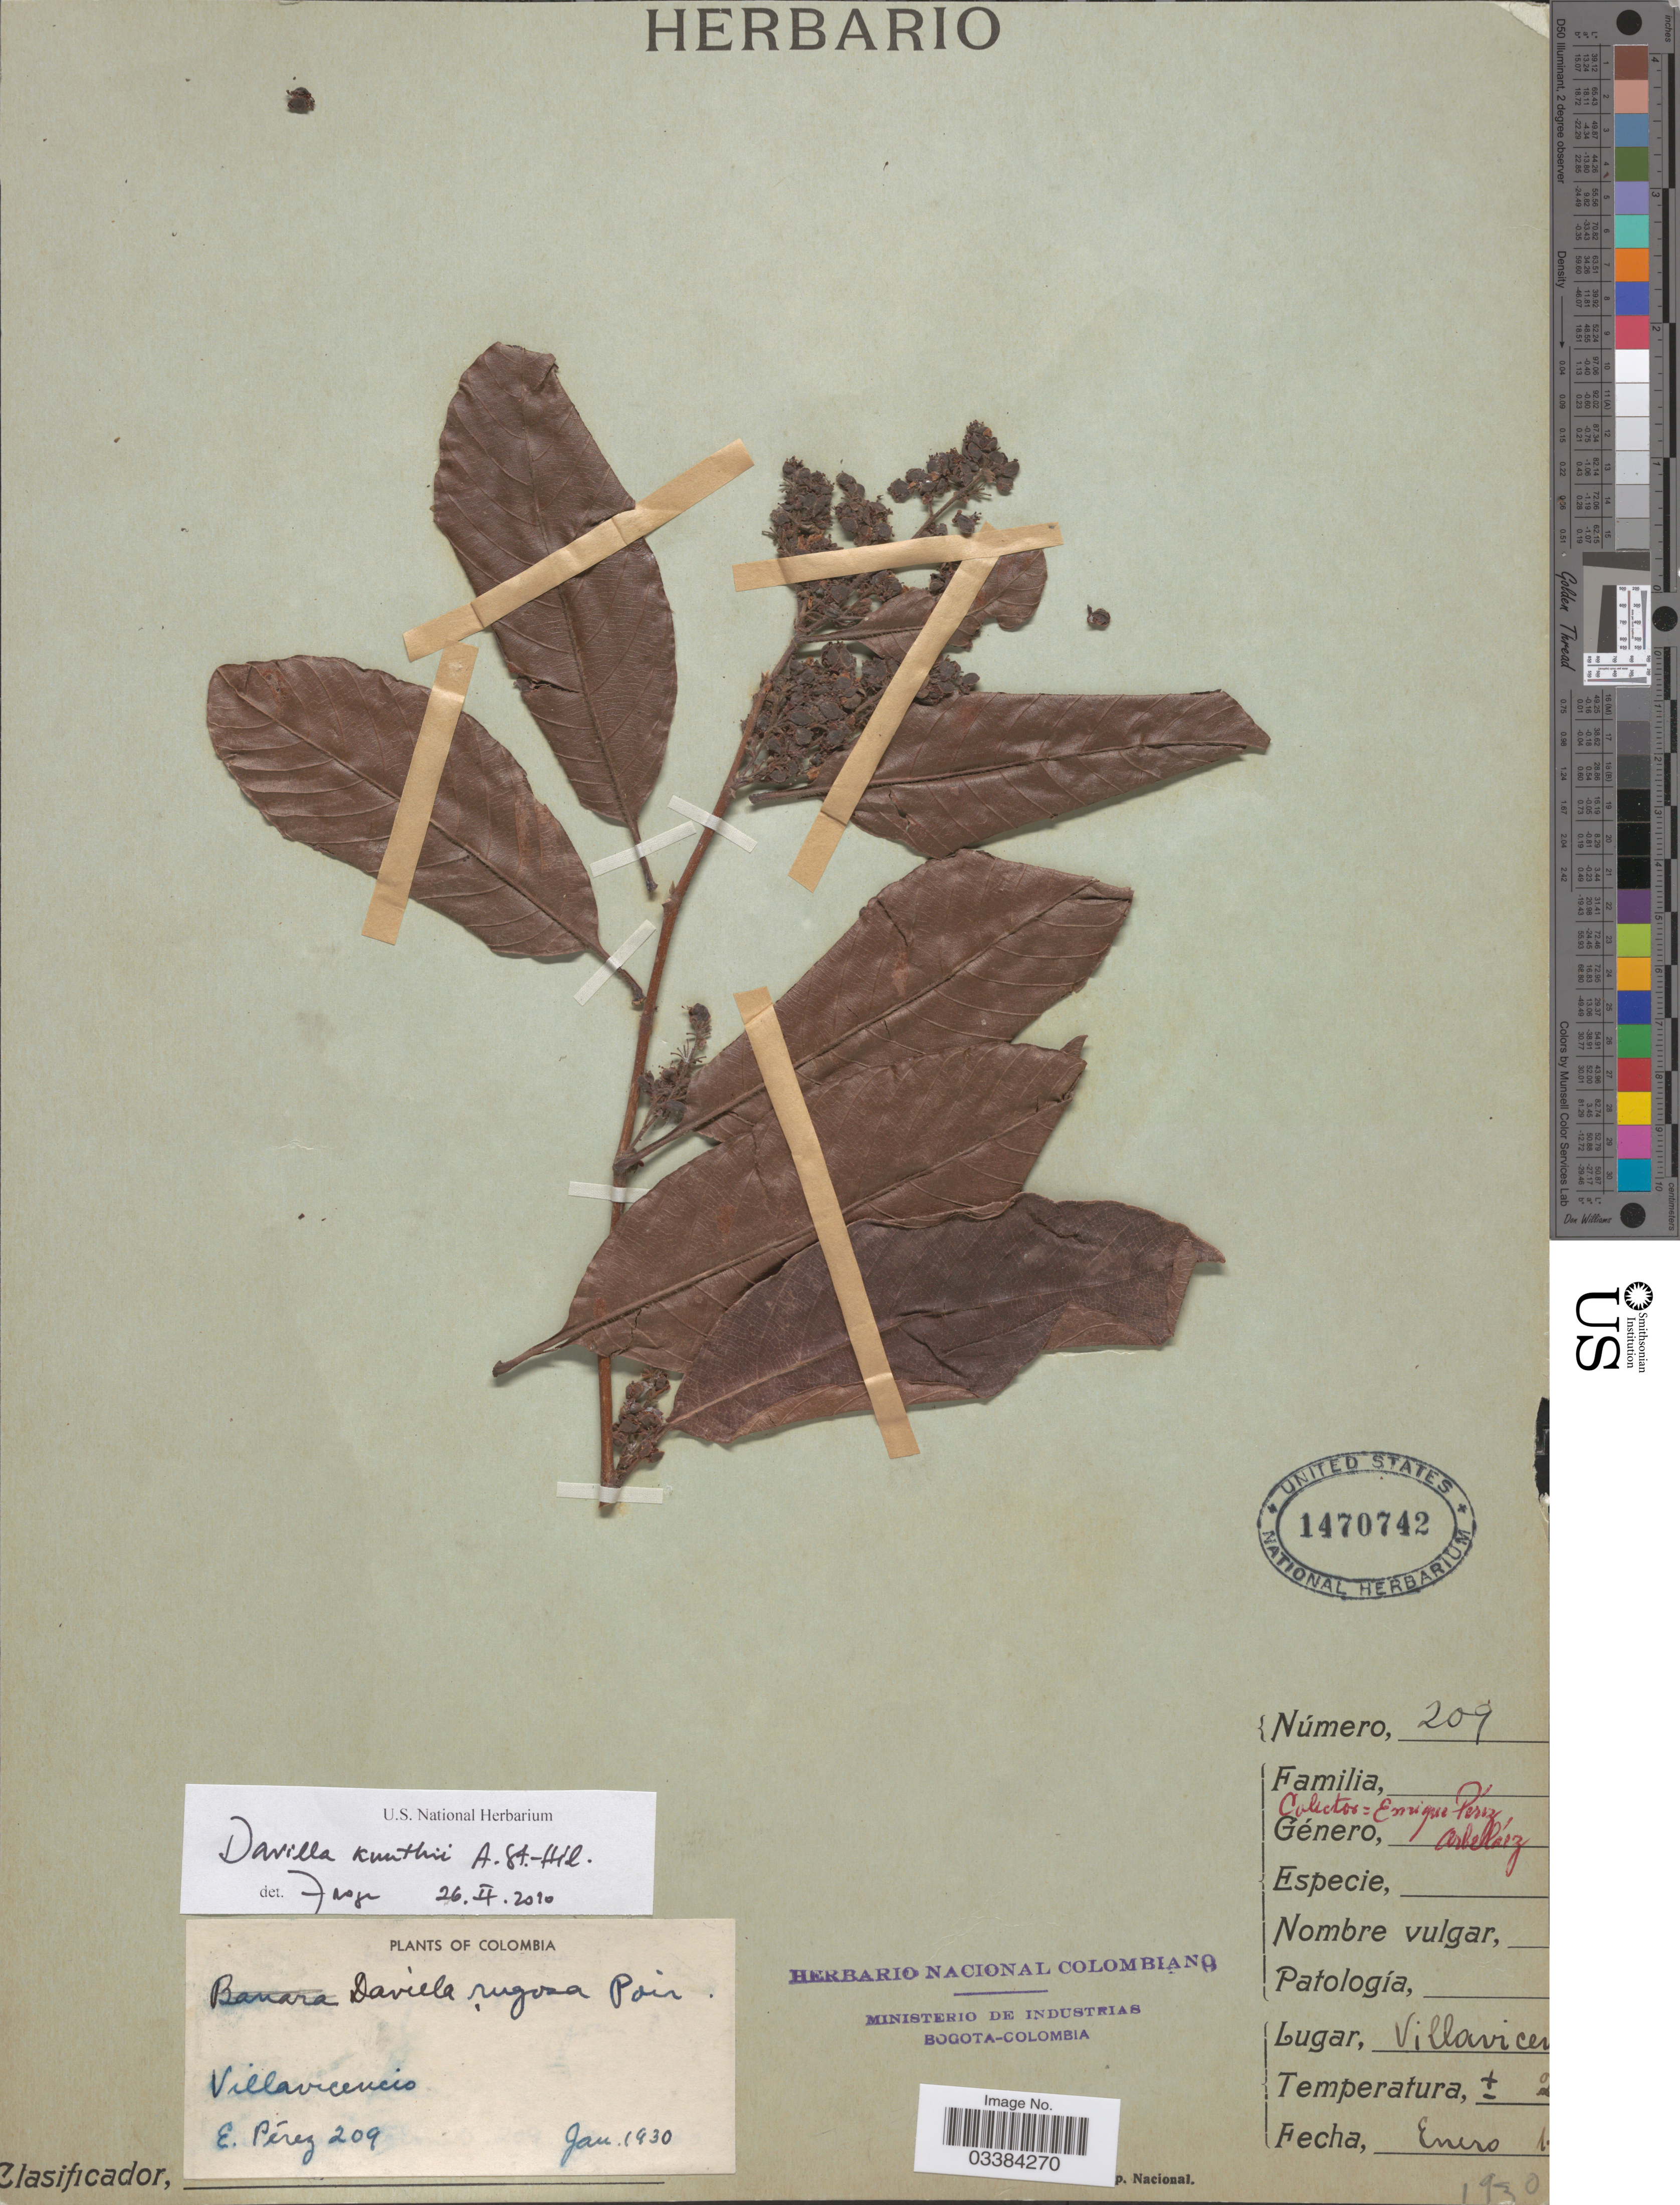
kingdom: Plantae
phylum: Tracheophyta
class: Magnoliopsida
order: Dilleniales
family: Dilleniaceae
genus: Davilla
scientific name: Davilla kunthii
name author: A. St.-Hil.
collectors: E. Pérez Arbeláez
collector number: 209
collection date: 1930-01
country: Colombia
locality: Villavicencio.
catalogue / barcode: US 1470742